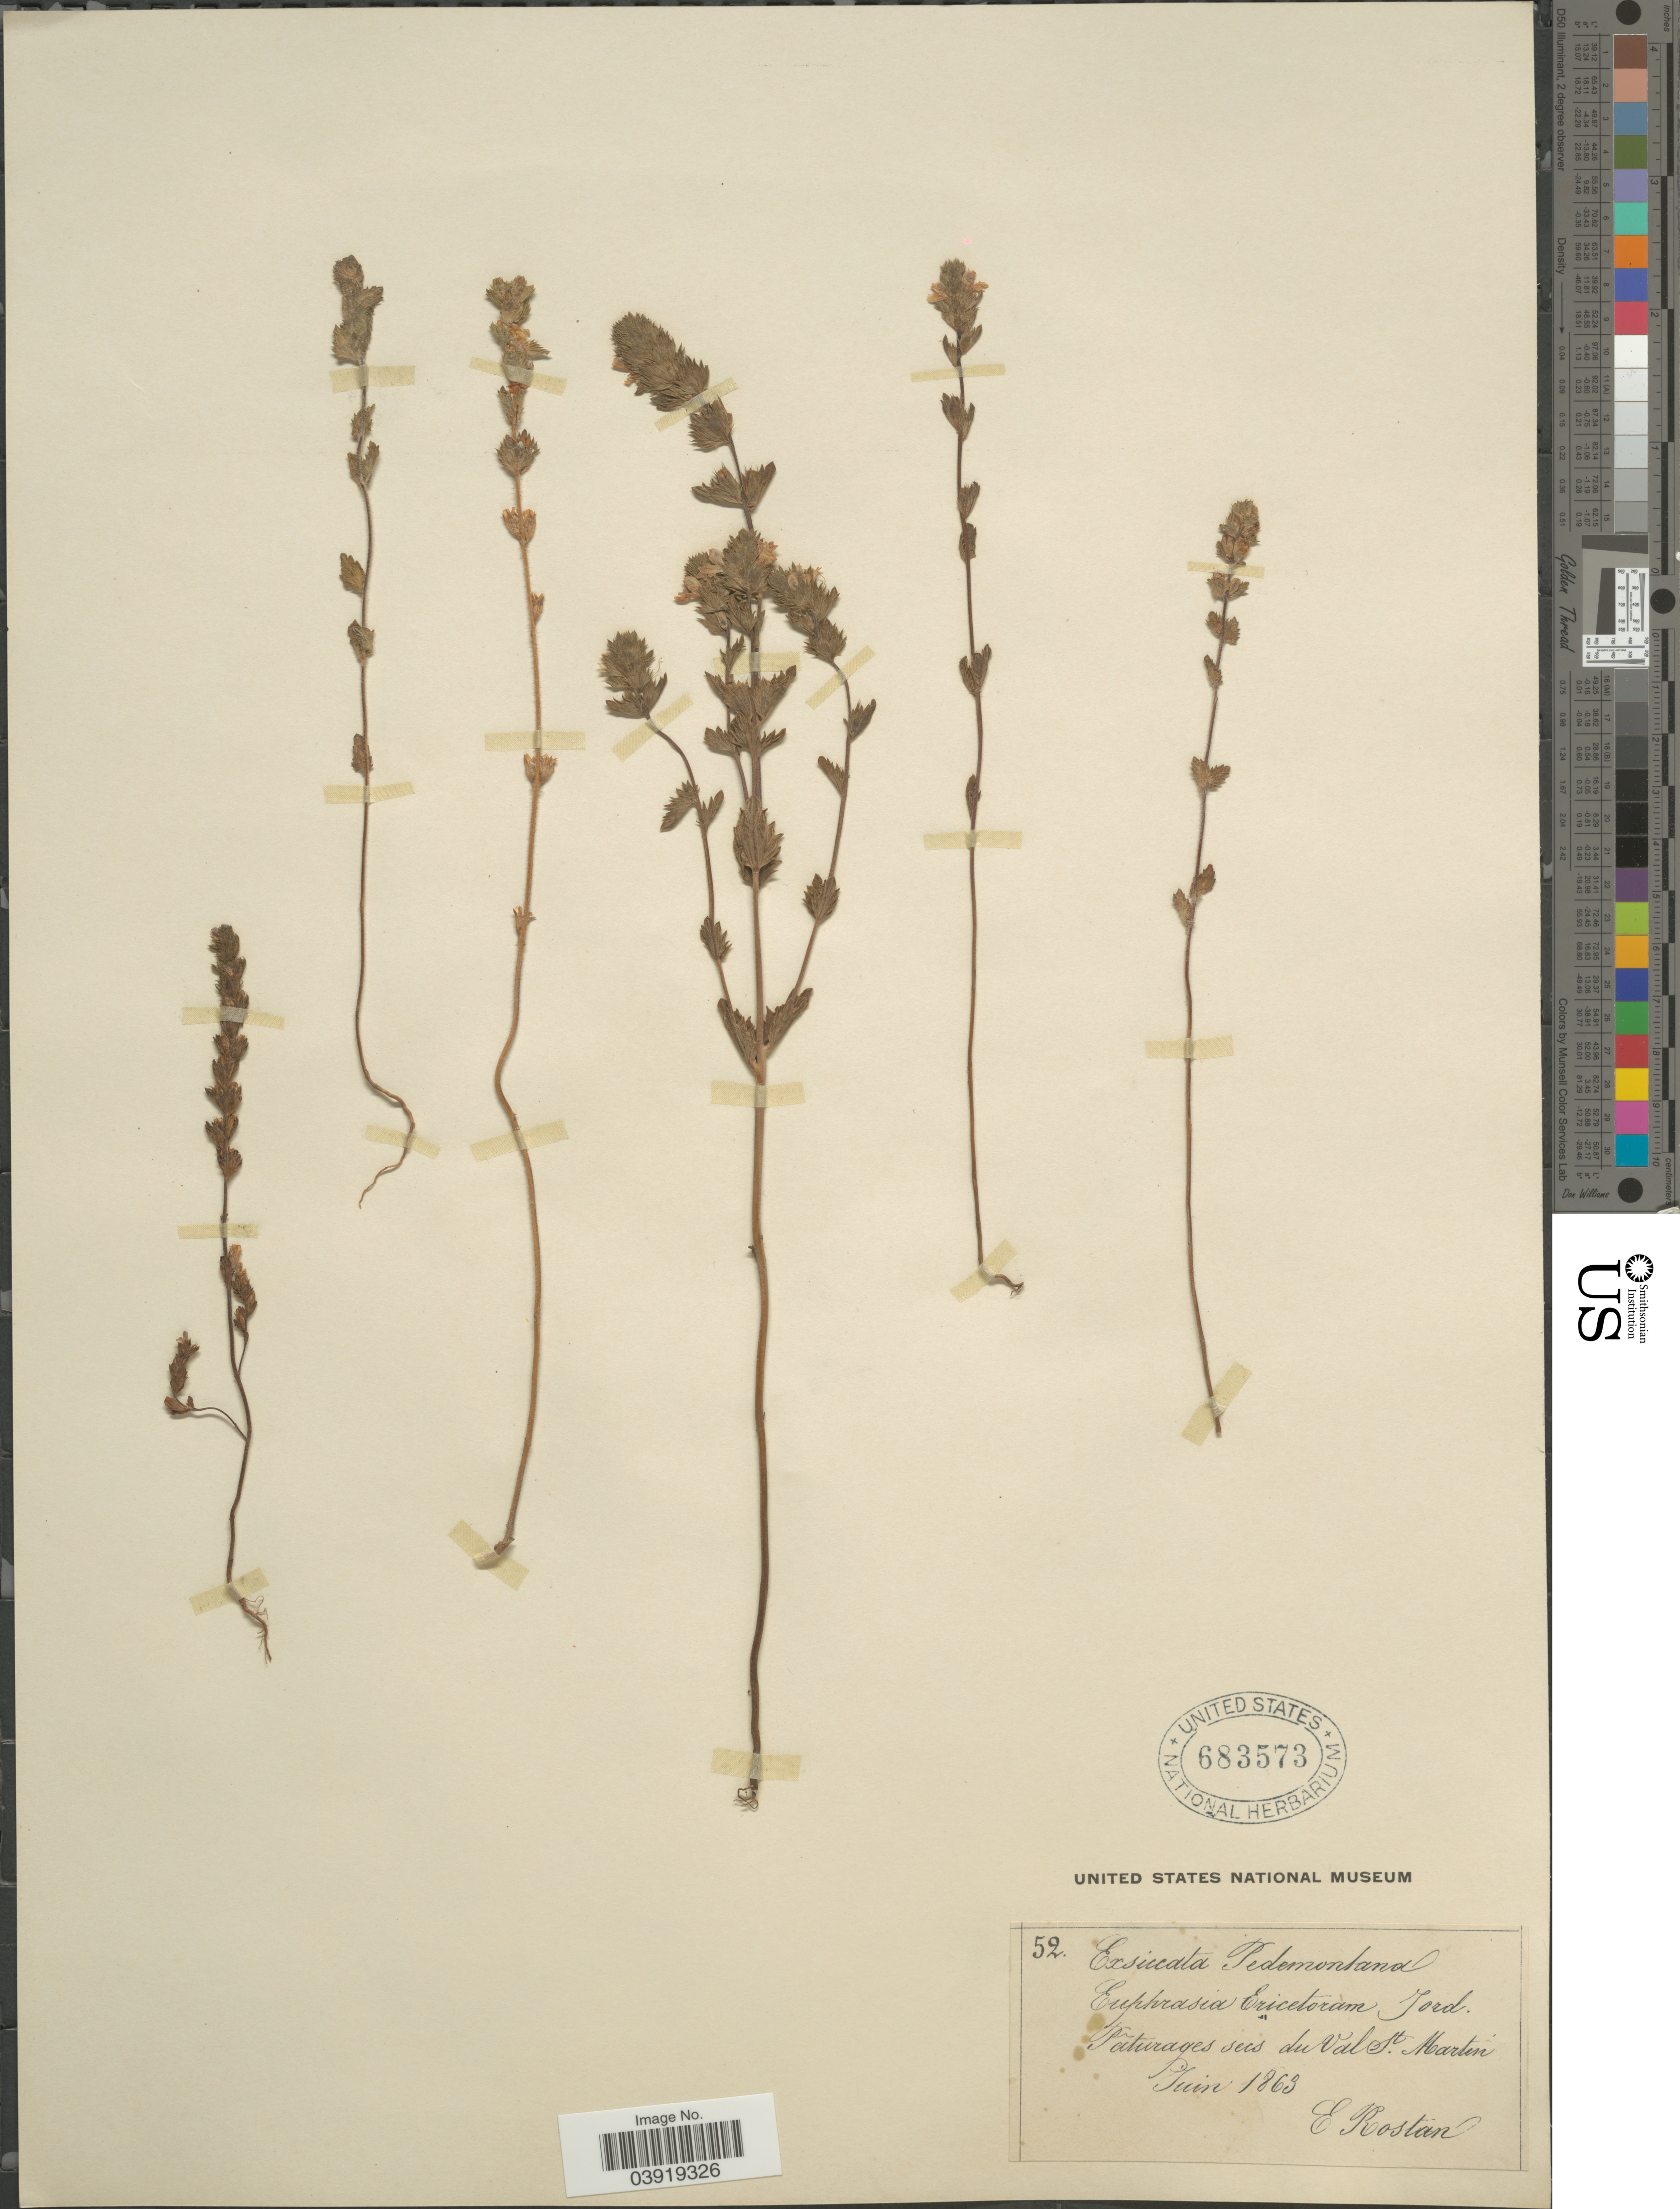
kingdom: Plantae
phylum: Tracheophyta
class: Magnoliopsida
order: Lamiales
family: Orobanchaceae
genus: Euphrasia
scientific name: Euphrasia ericetorum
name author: Jord. ex Boreau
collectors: E. Rostan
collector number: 52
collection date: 1863-06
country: Italy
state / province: Piedmont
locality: Pedemontana. Paturages secs du Val St. Martin.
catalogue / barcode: US 683573